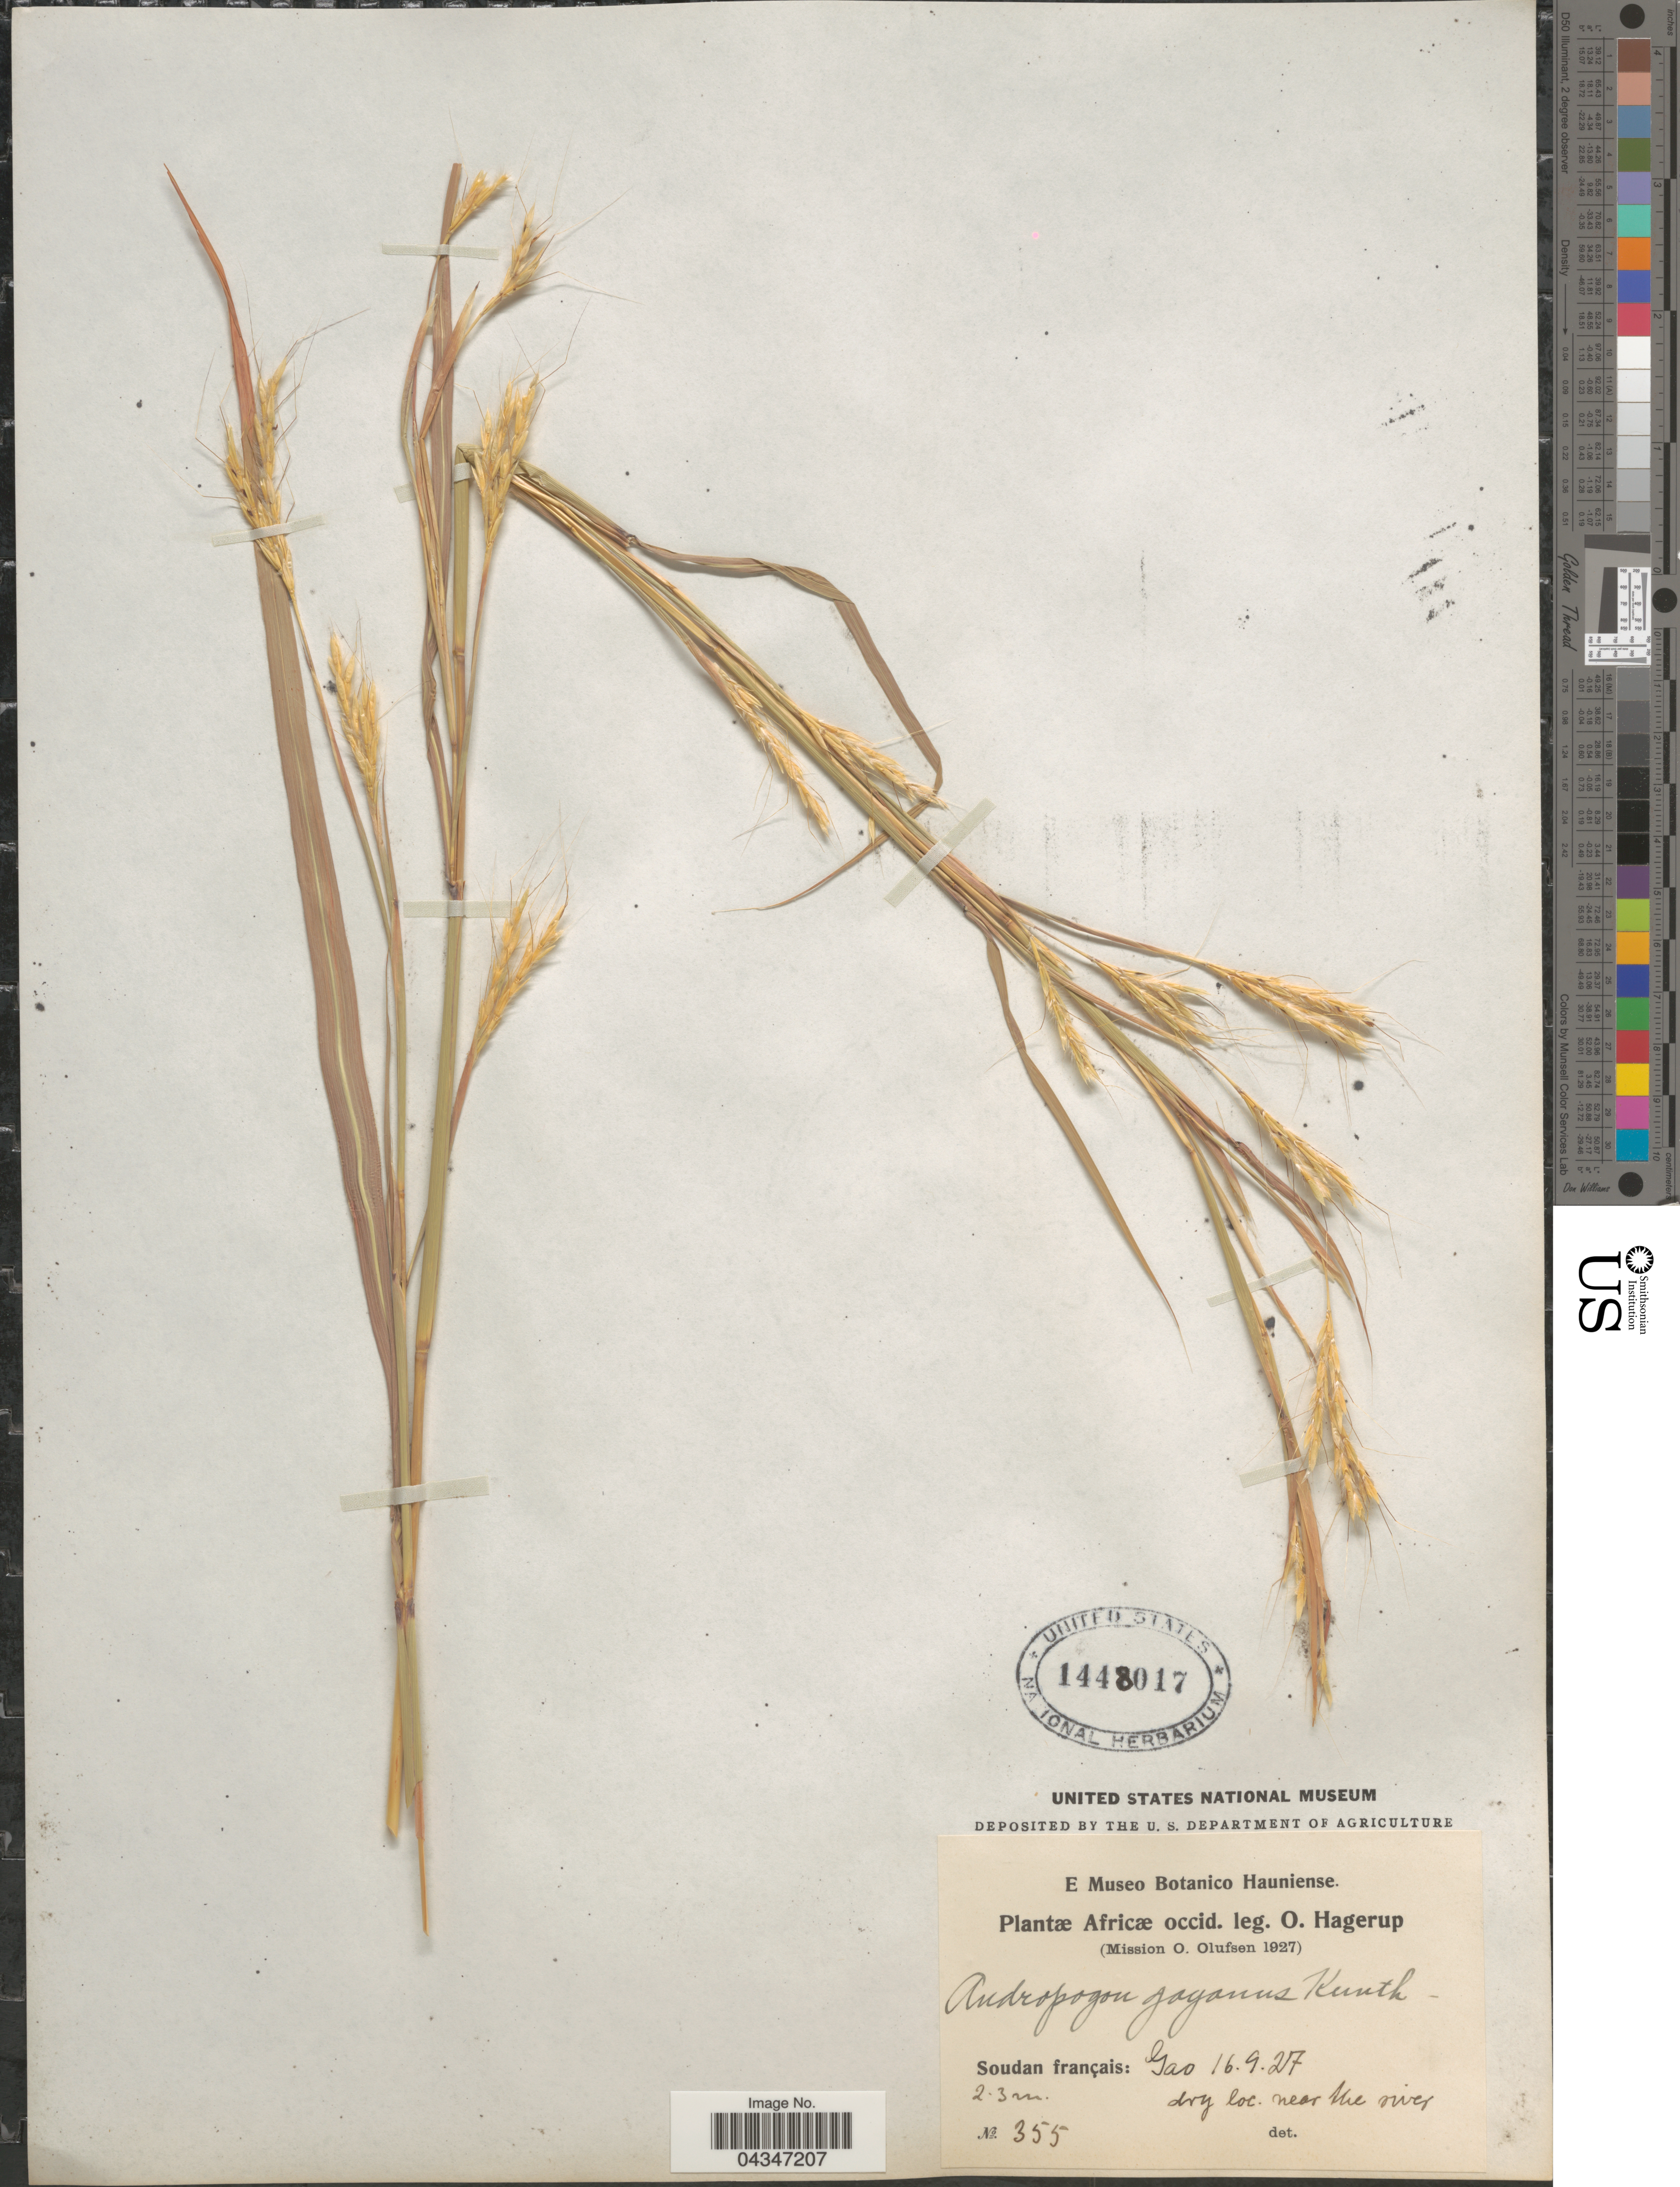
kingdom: Plantae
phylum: Tracheophyta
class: Liliopsida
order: Poales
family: Poaceae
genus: Andropogon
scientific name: Andropogon gayanus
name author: Kunth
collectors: O. Hagerup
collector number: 355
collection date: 1927-09-16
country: Mali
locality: Africæ occid. (Mission O. Olufsen 1927). Soudan français: Gao.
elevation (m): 2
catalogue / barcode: US 1448017